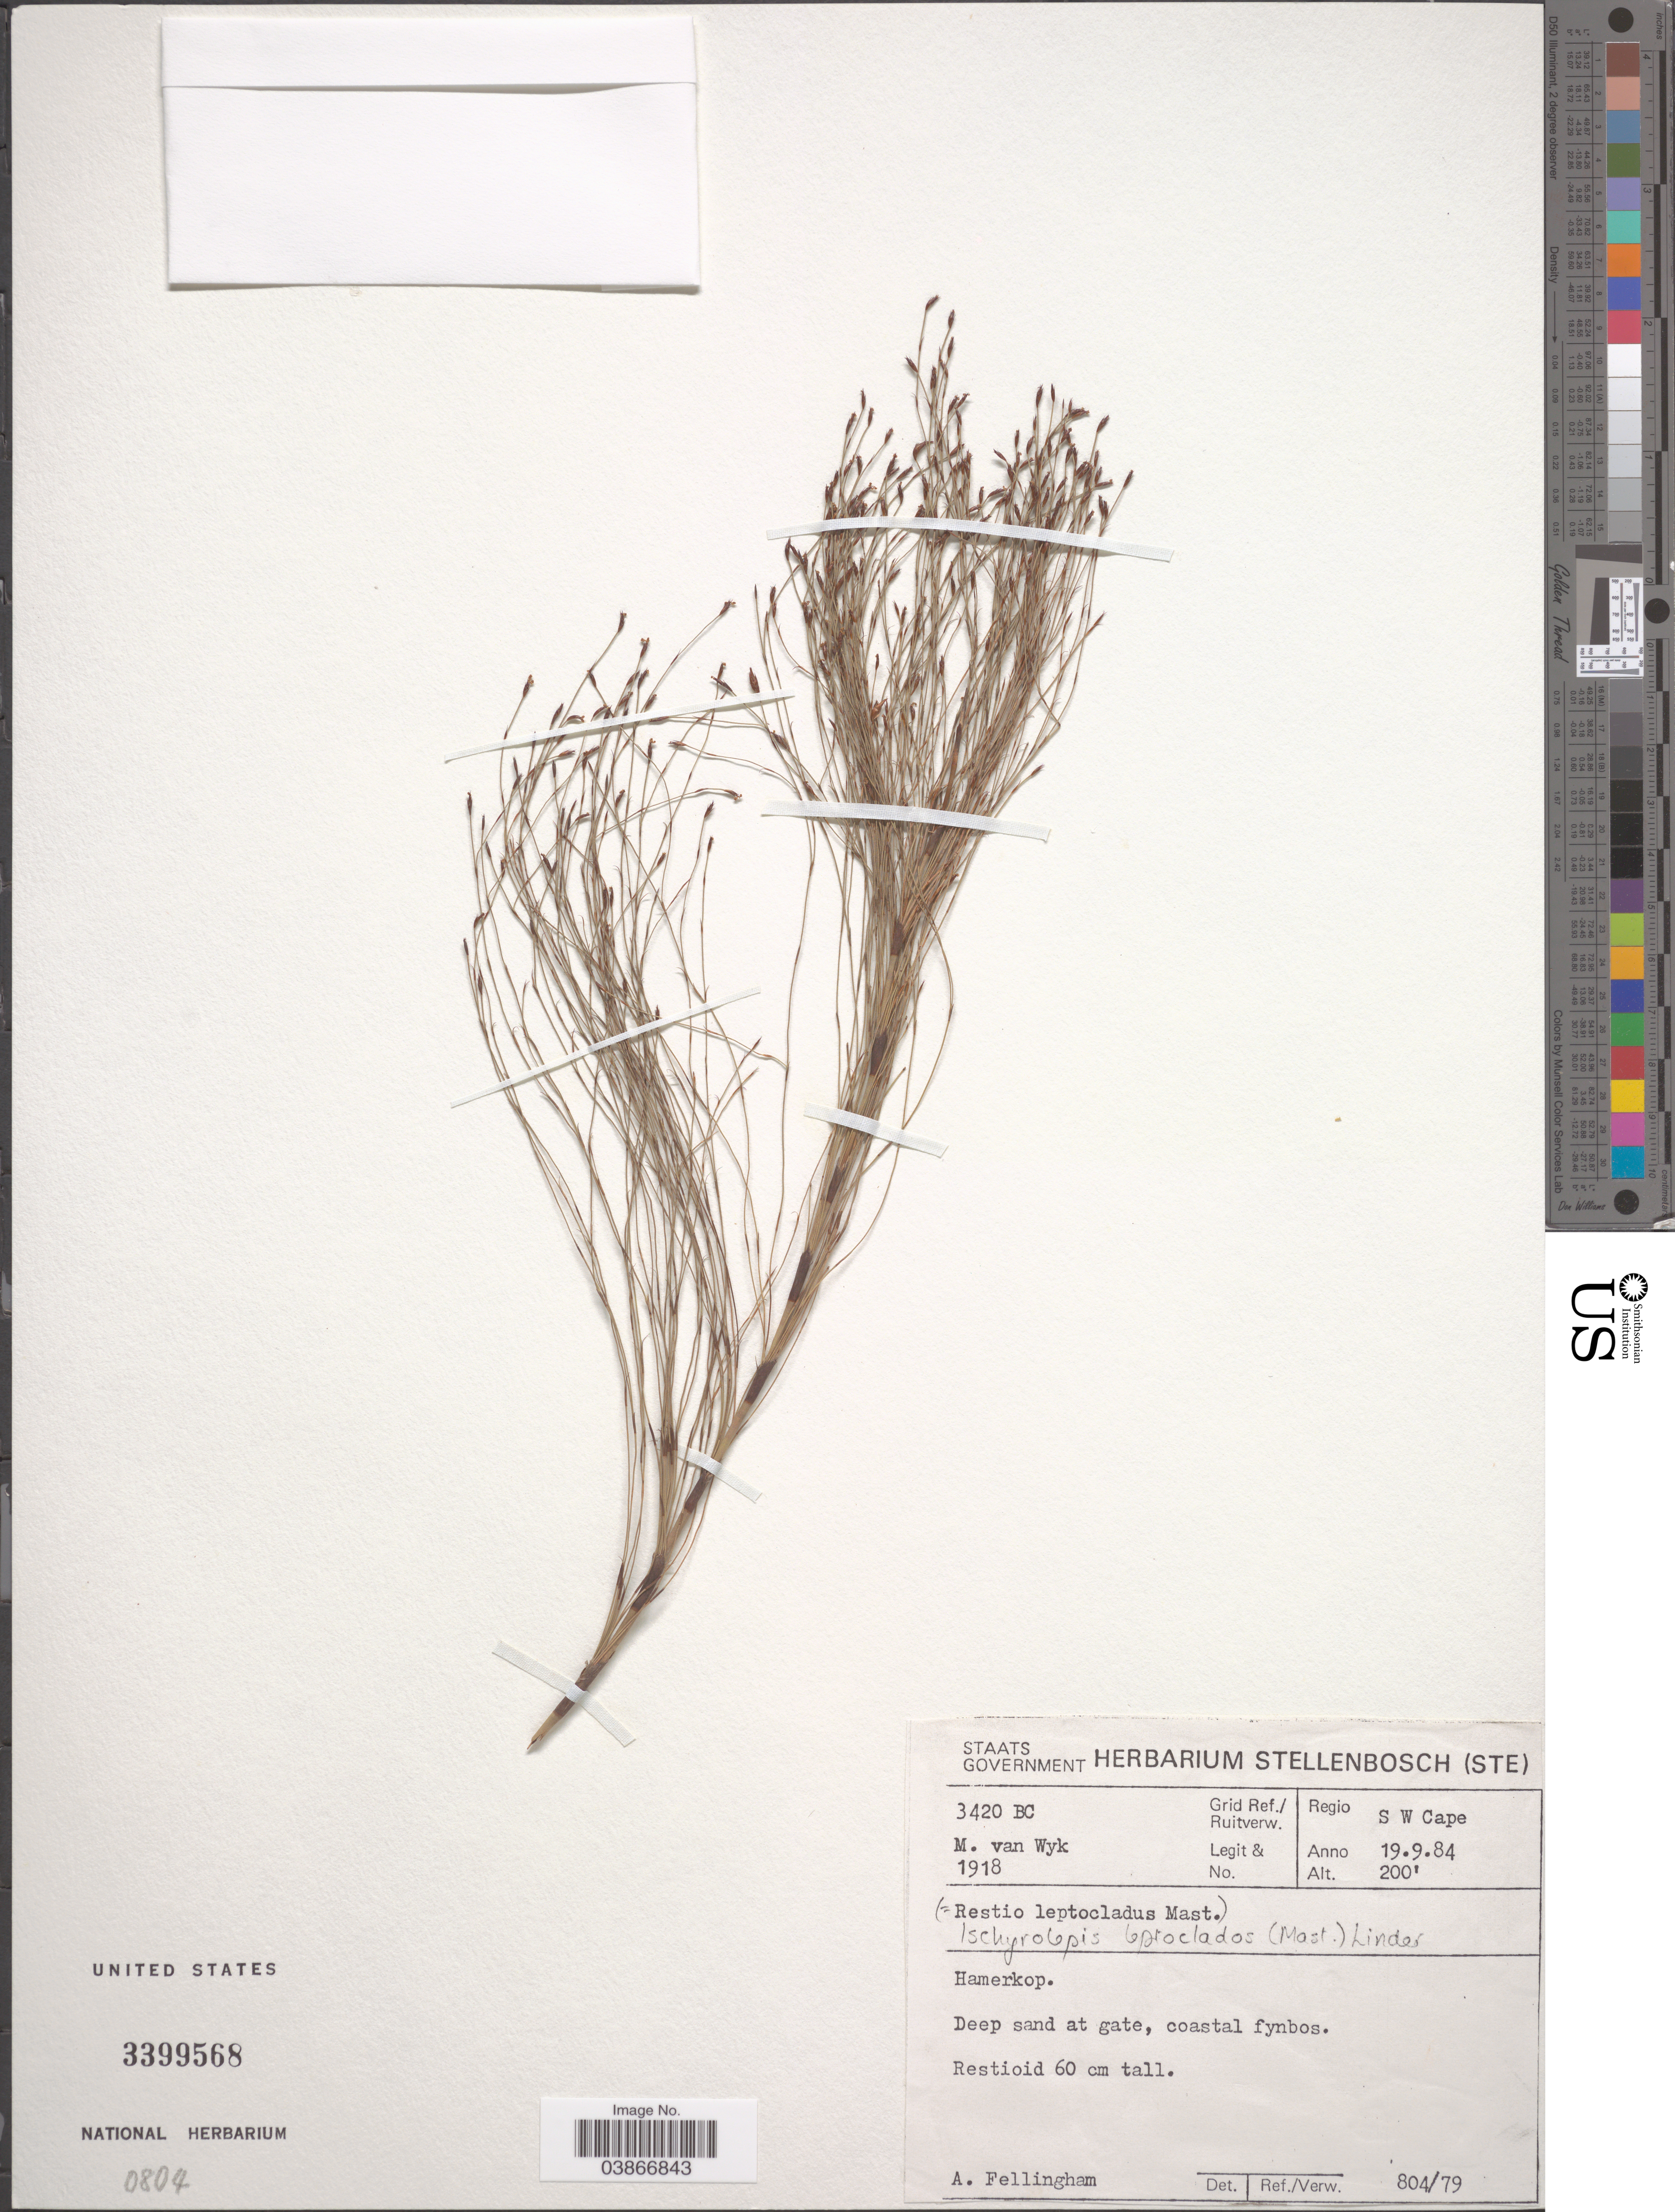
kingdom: Plantae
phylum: Tracheophyta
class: Liliopsida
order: Poales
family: Restionaceae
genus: Restio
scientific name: Restio leptoclados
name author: Mast.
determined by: Strong, Mark T., (BOT), Smithsonian Institution - National Museum of Natural History (UNITED STATES)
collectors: M. Van Wyk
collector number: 1918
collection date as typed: Transcribed d/m/y: 19/9/84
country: South Africa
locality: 3420BC. Grid Ref./Ruitverw. Regio S W Cape. Hamerkop. At gate.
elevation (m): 61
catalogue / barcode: US 3399568